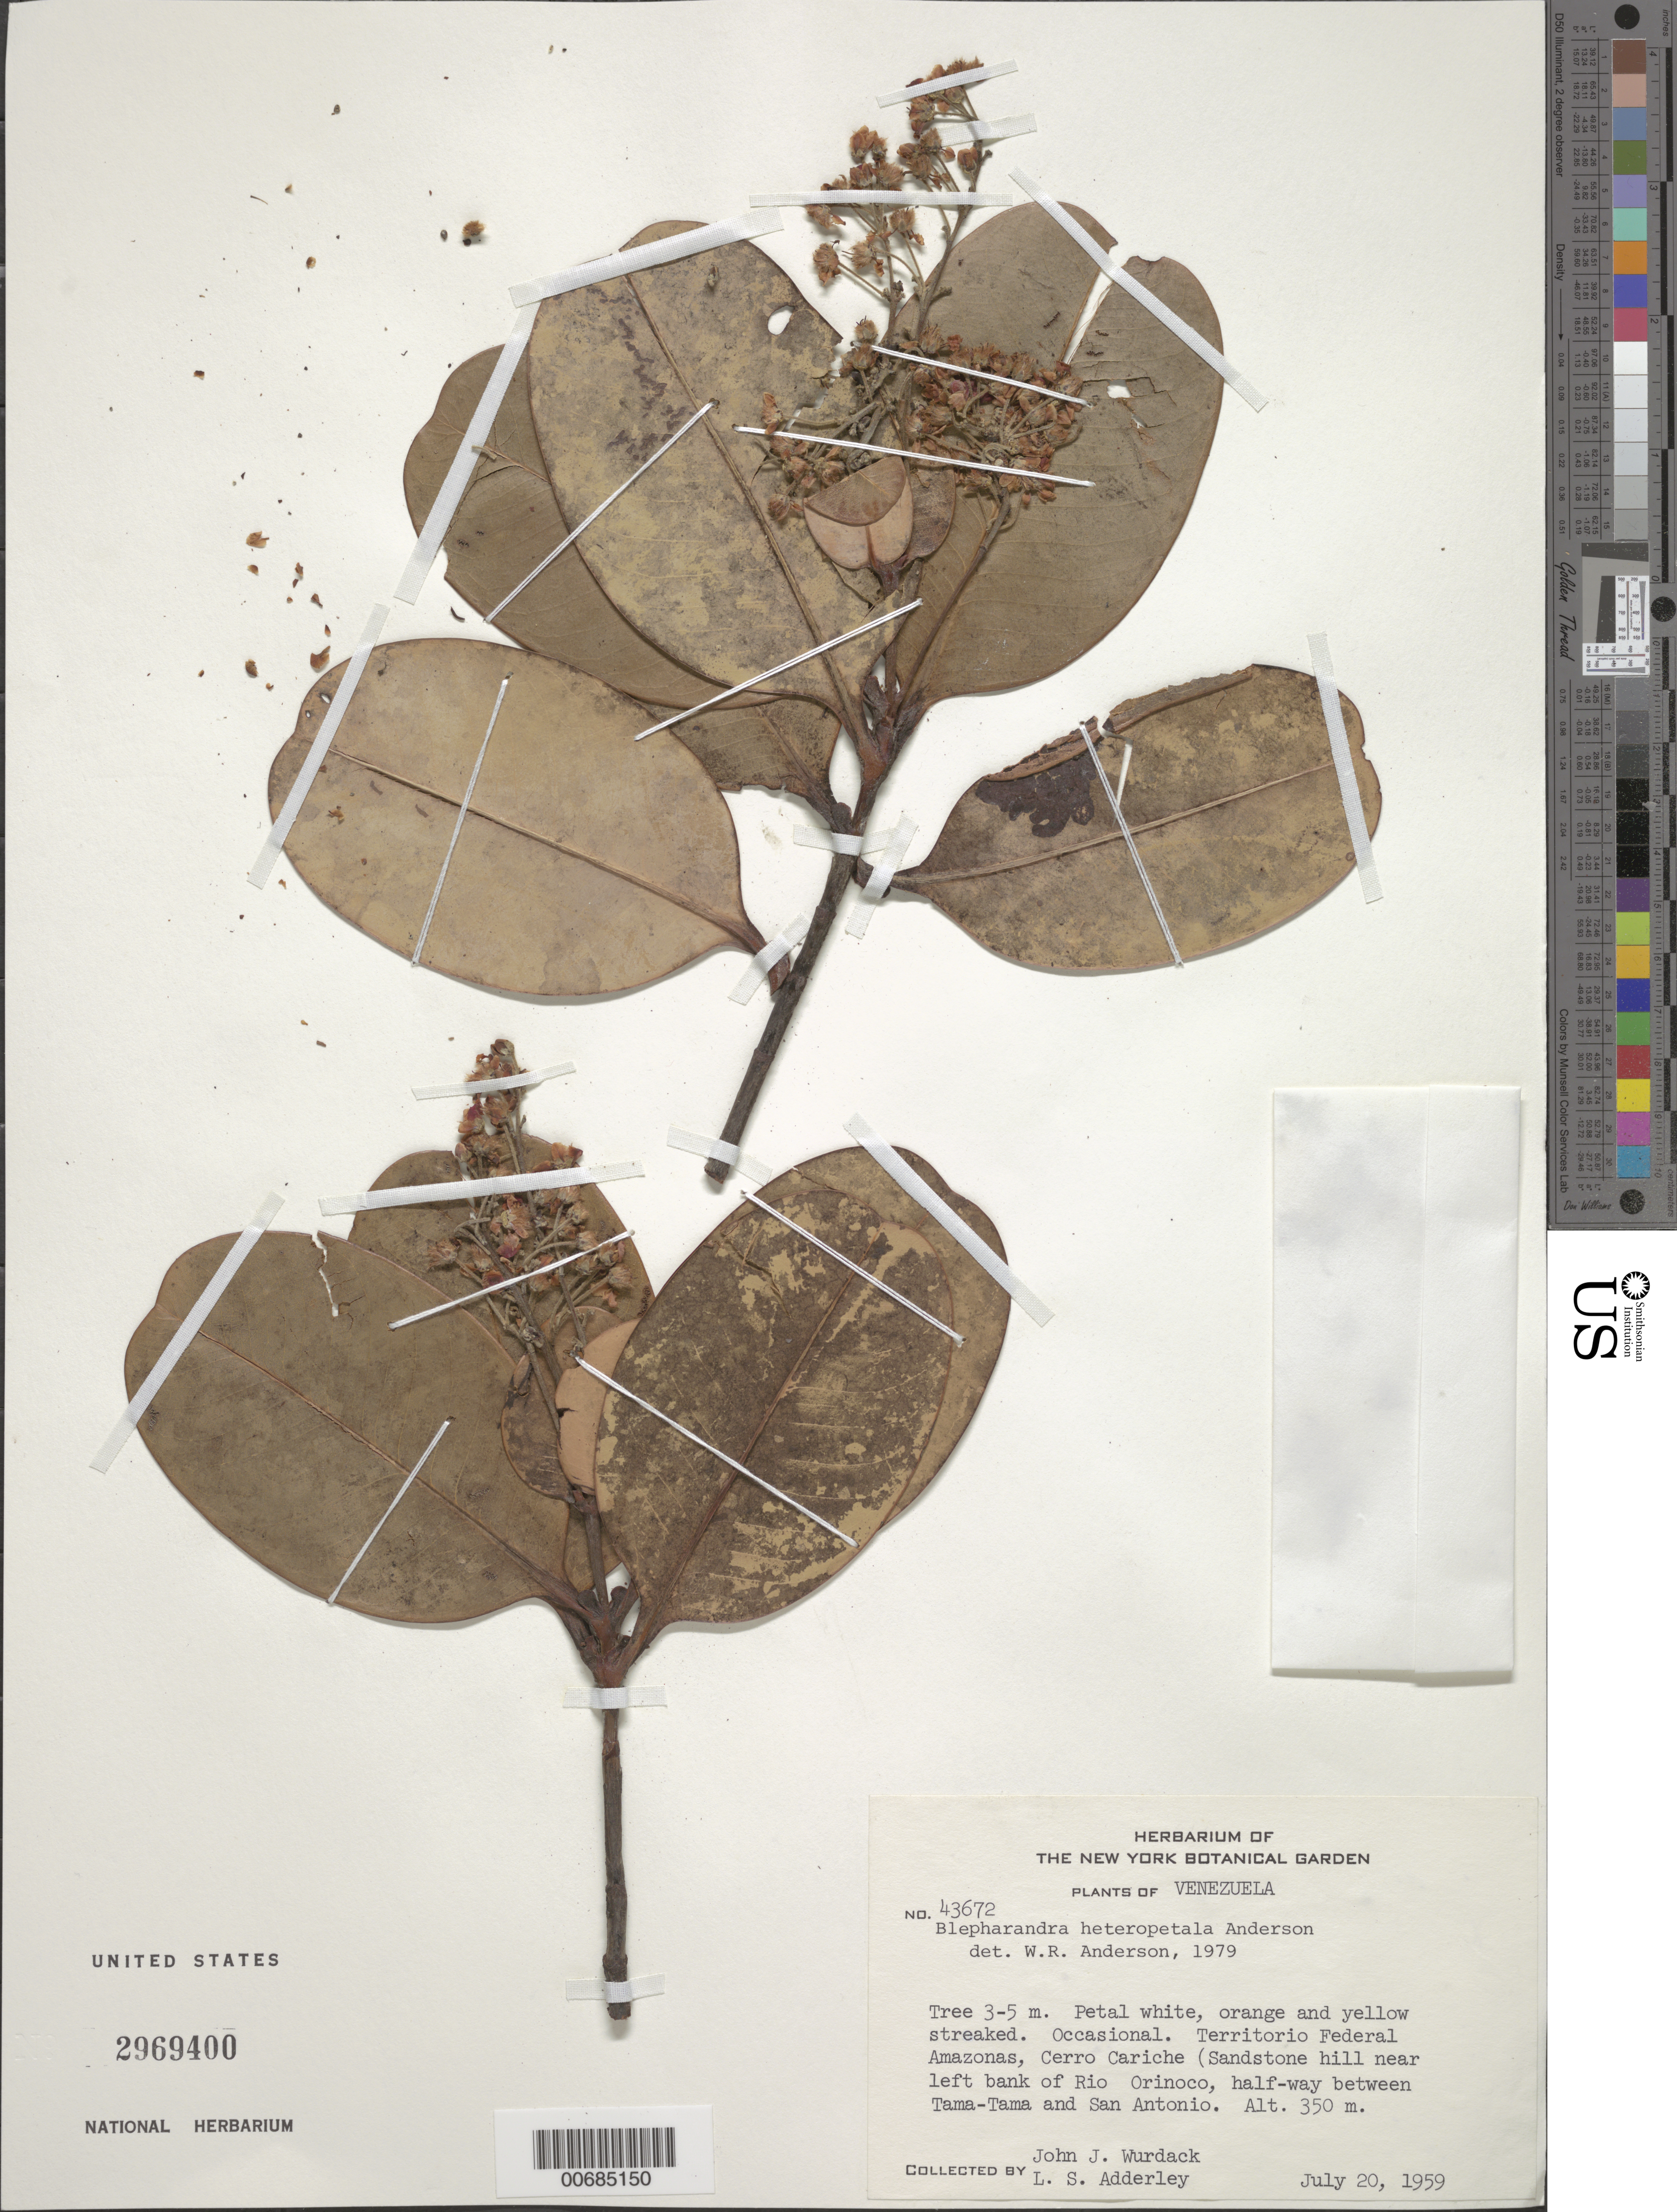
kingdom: Plantae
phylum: Tracheophyta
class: Magnoliopsida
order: Malpighiales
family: Malpighiaceae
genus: Blepharandra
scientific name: Blepharandra fimbriata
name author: MacBryde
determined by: Anderson, W. R., (MICH), University of Michigan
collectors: J. J. Wurdack & L. S. Adderley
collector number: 43672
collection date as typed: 28-Jul-59 to 29-Jul-59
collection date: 1959-07-28/1959-07-29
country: Venezuela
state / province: Amazonas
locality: Cerro Cariche, Río Orinoco, between Tama-tama & San Antonio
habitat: Sandstone hill near river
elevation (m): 350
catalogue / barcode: US 2699400